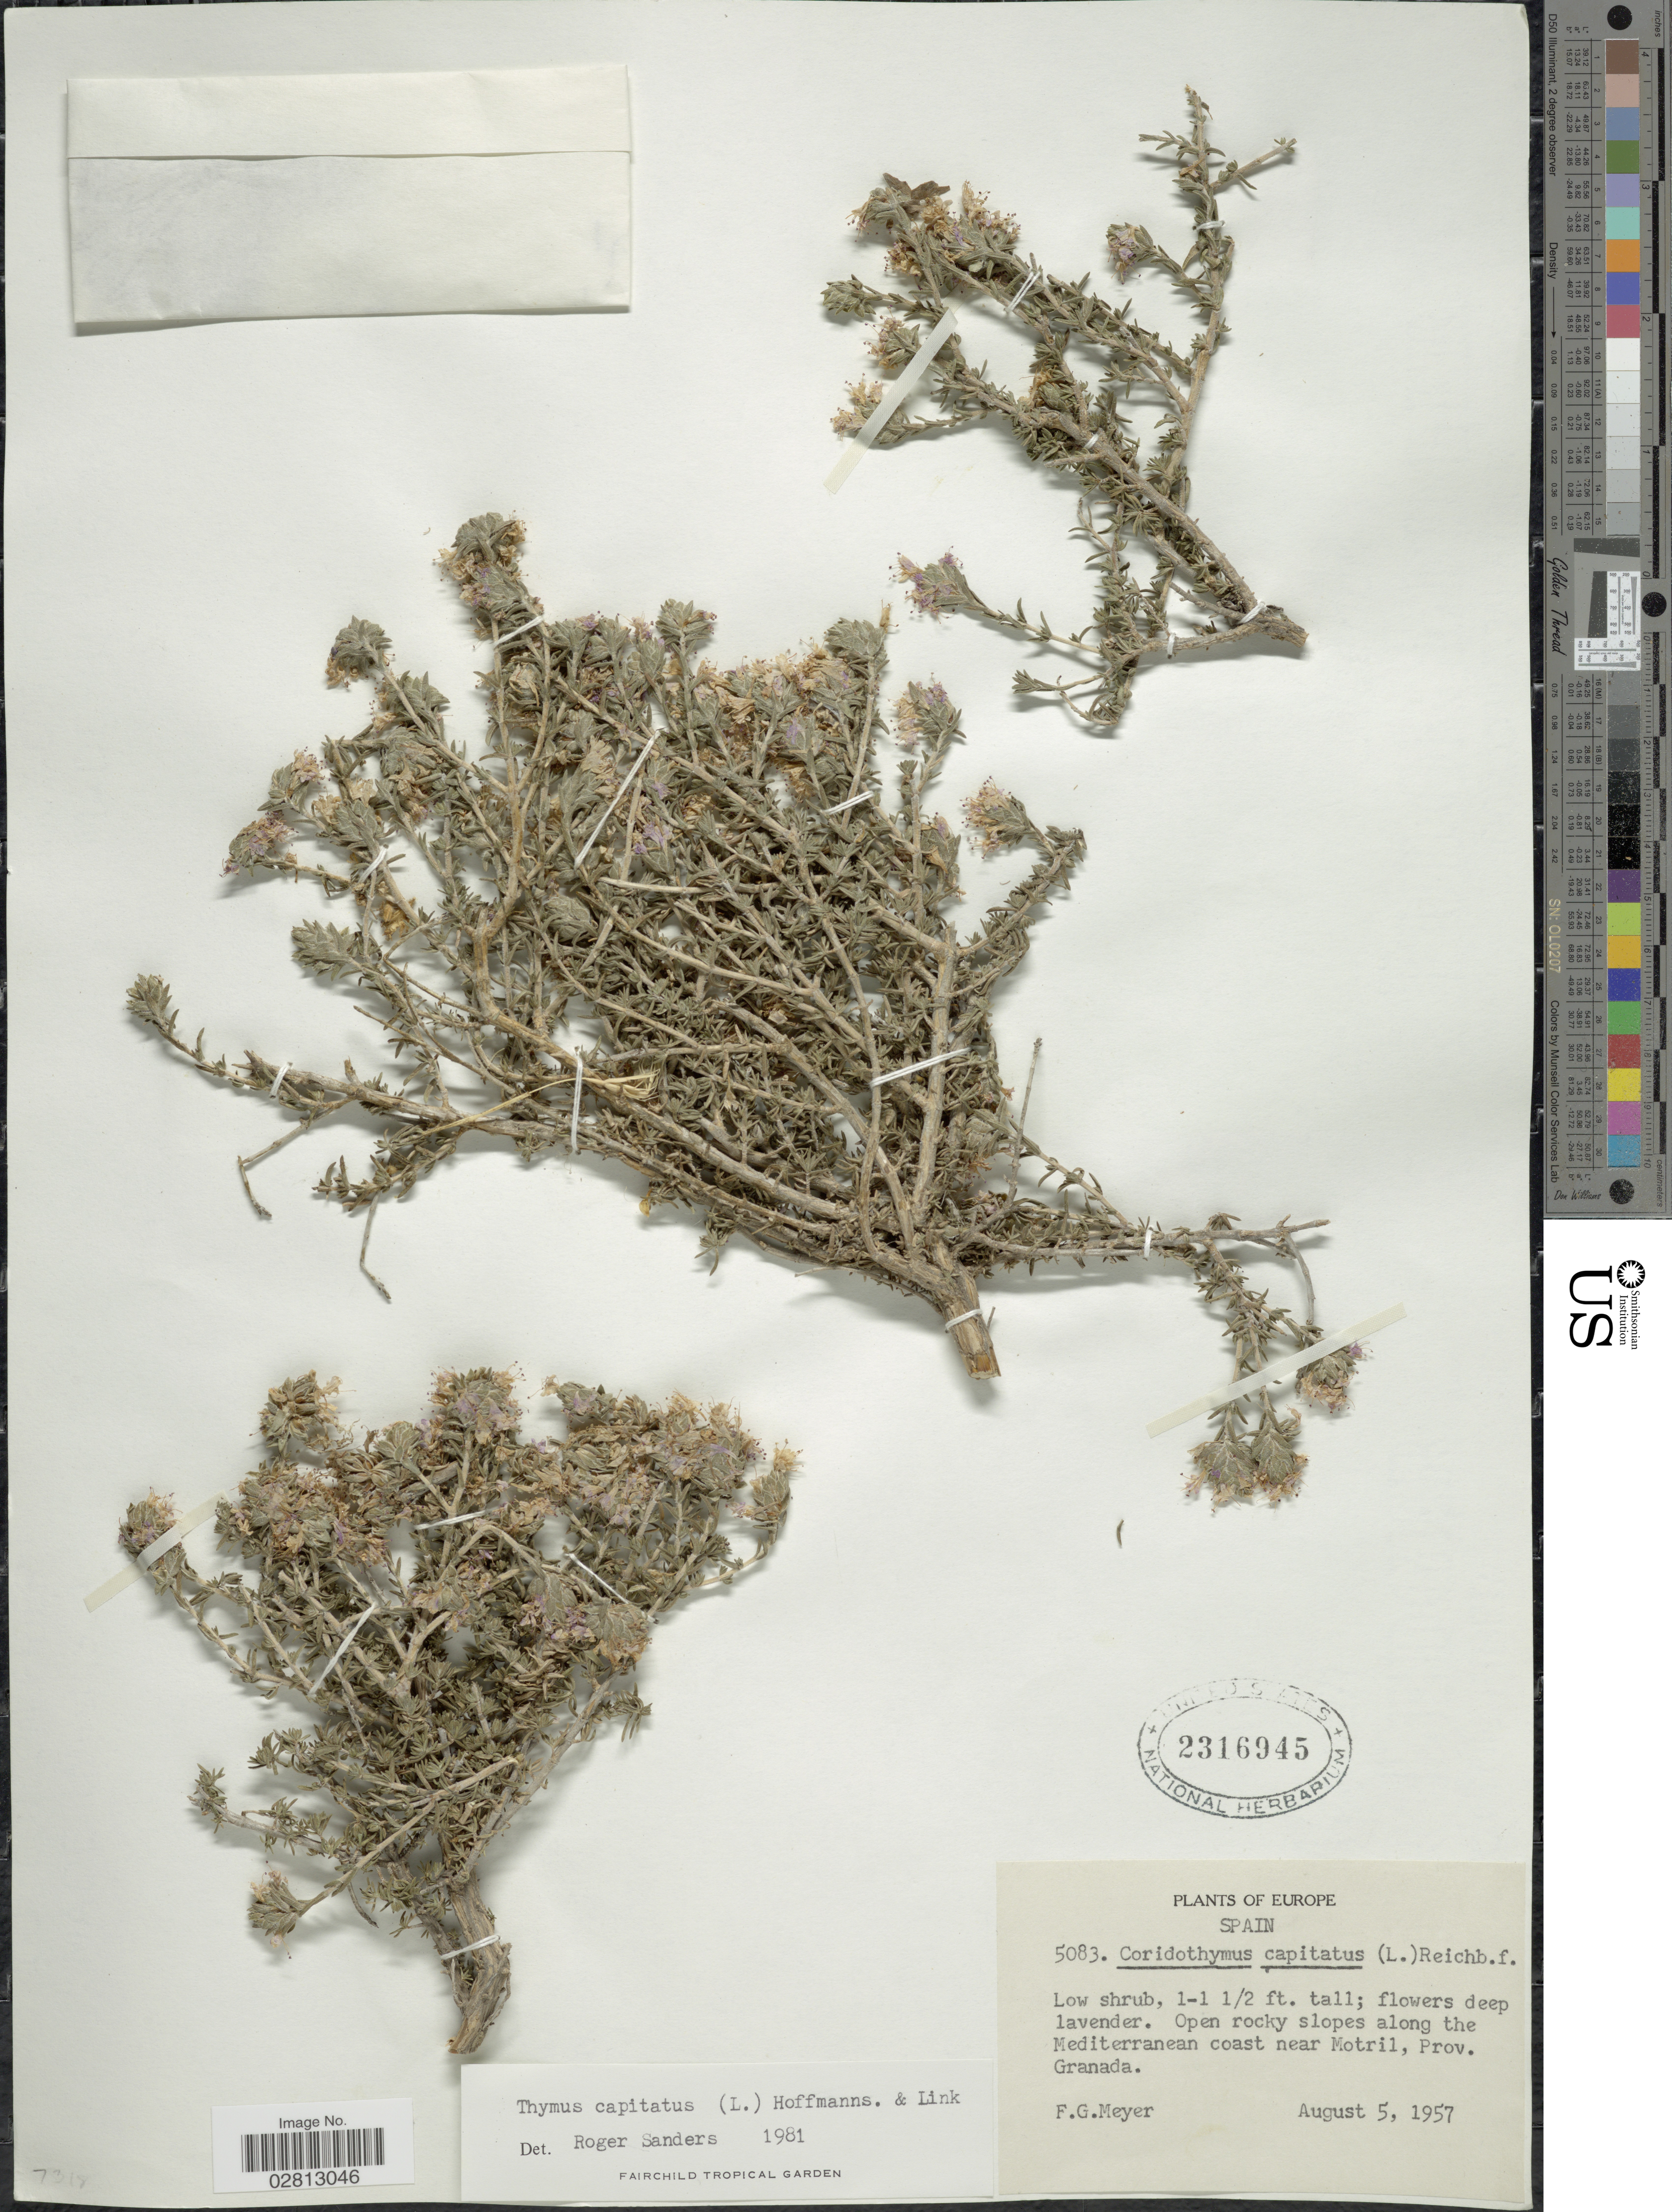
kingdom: Plantae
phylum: Tracheophyta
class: Magnoliopsida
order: Lamiales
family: Lamiaceae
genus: Coridothymus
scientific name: Coridothymus capitatus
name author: (L.) Rchb. f.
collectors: F. G. Meyer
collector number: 5083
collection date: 1957-08-05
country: Spain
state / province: Andalucía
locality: Open rocky slopes along the Mediterranean coast near Motril, Prov. Granada.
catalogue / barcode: US 2316945